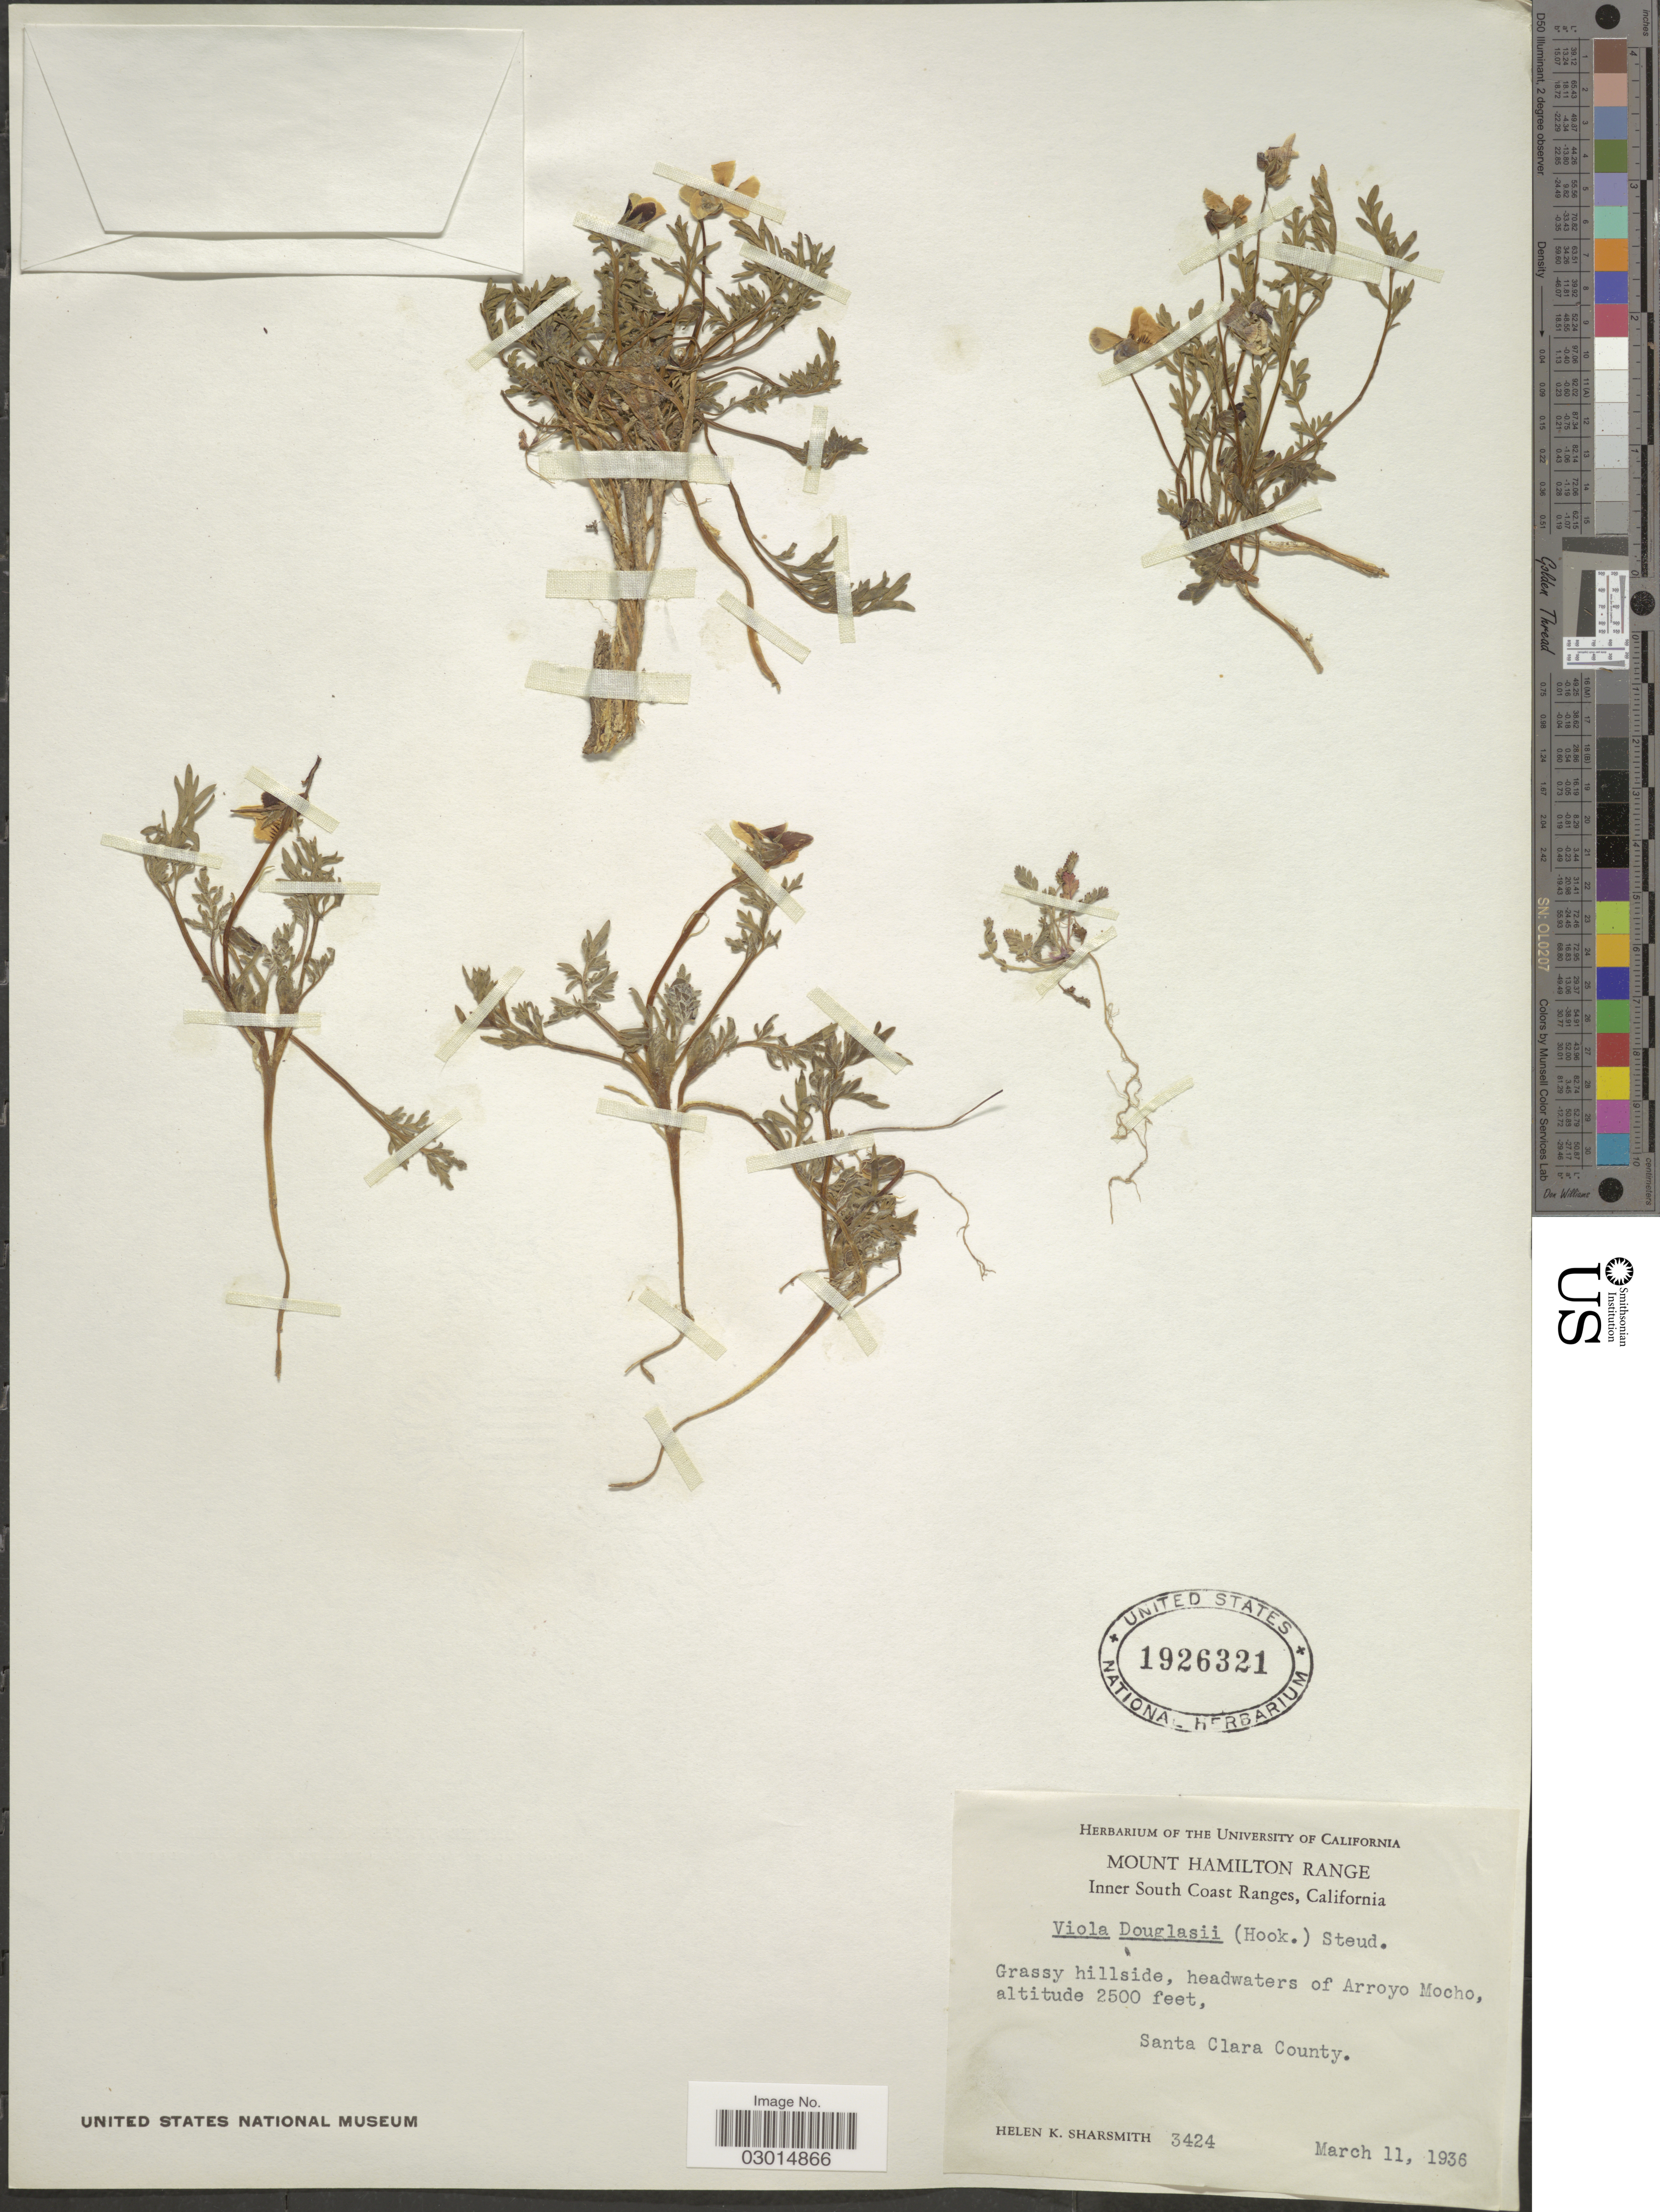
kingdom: Plantae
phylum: Tracheophyta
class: Magnoliopsida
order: Malpighiales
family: Violaceae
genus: Viola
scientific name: Viola douglasii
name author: Steud.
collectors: H. Sharsmith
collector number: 3424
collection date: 1936-03-11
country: United States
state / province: California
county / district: Santa Clara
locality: Mount Hamilton Range. Inner South Coast Ranges. Headwaters of Arroyo Mocho, Santa Clara County.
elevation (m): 762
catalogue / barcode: US 1926321